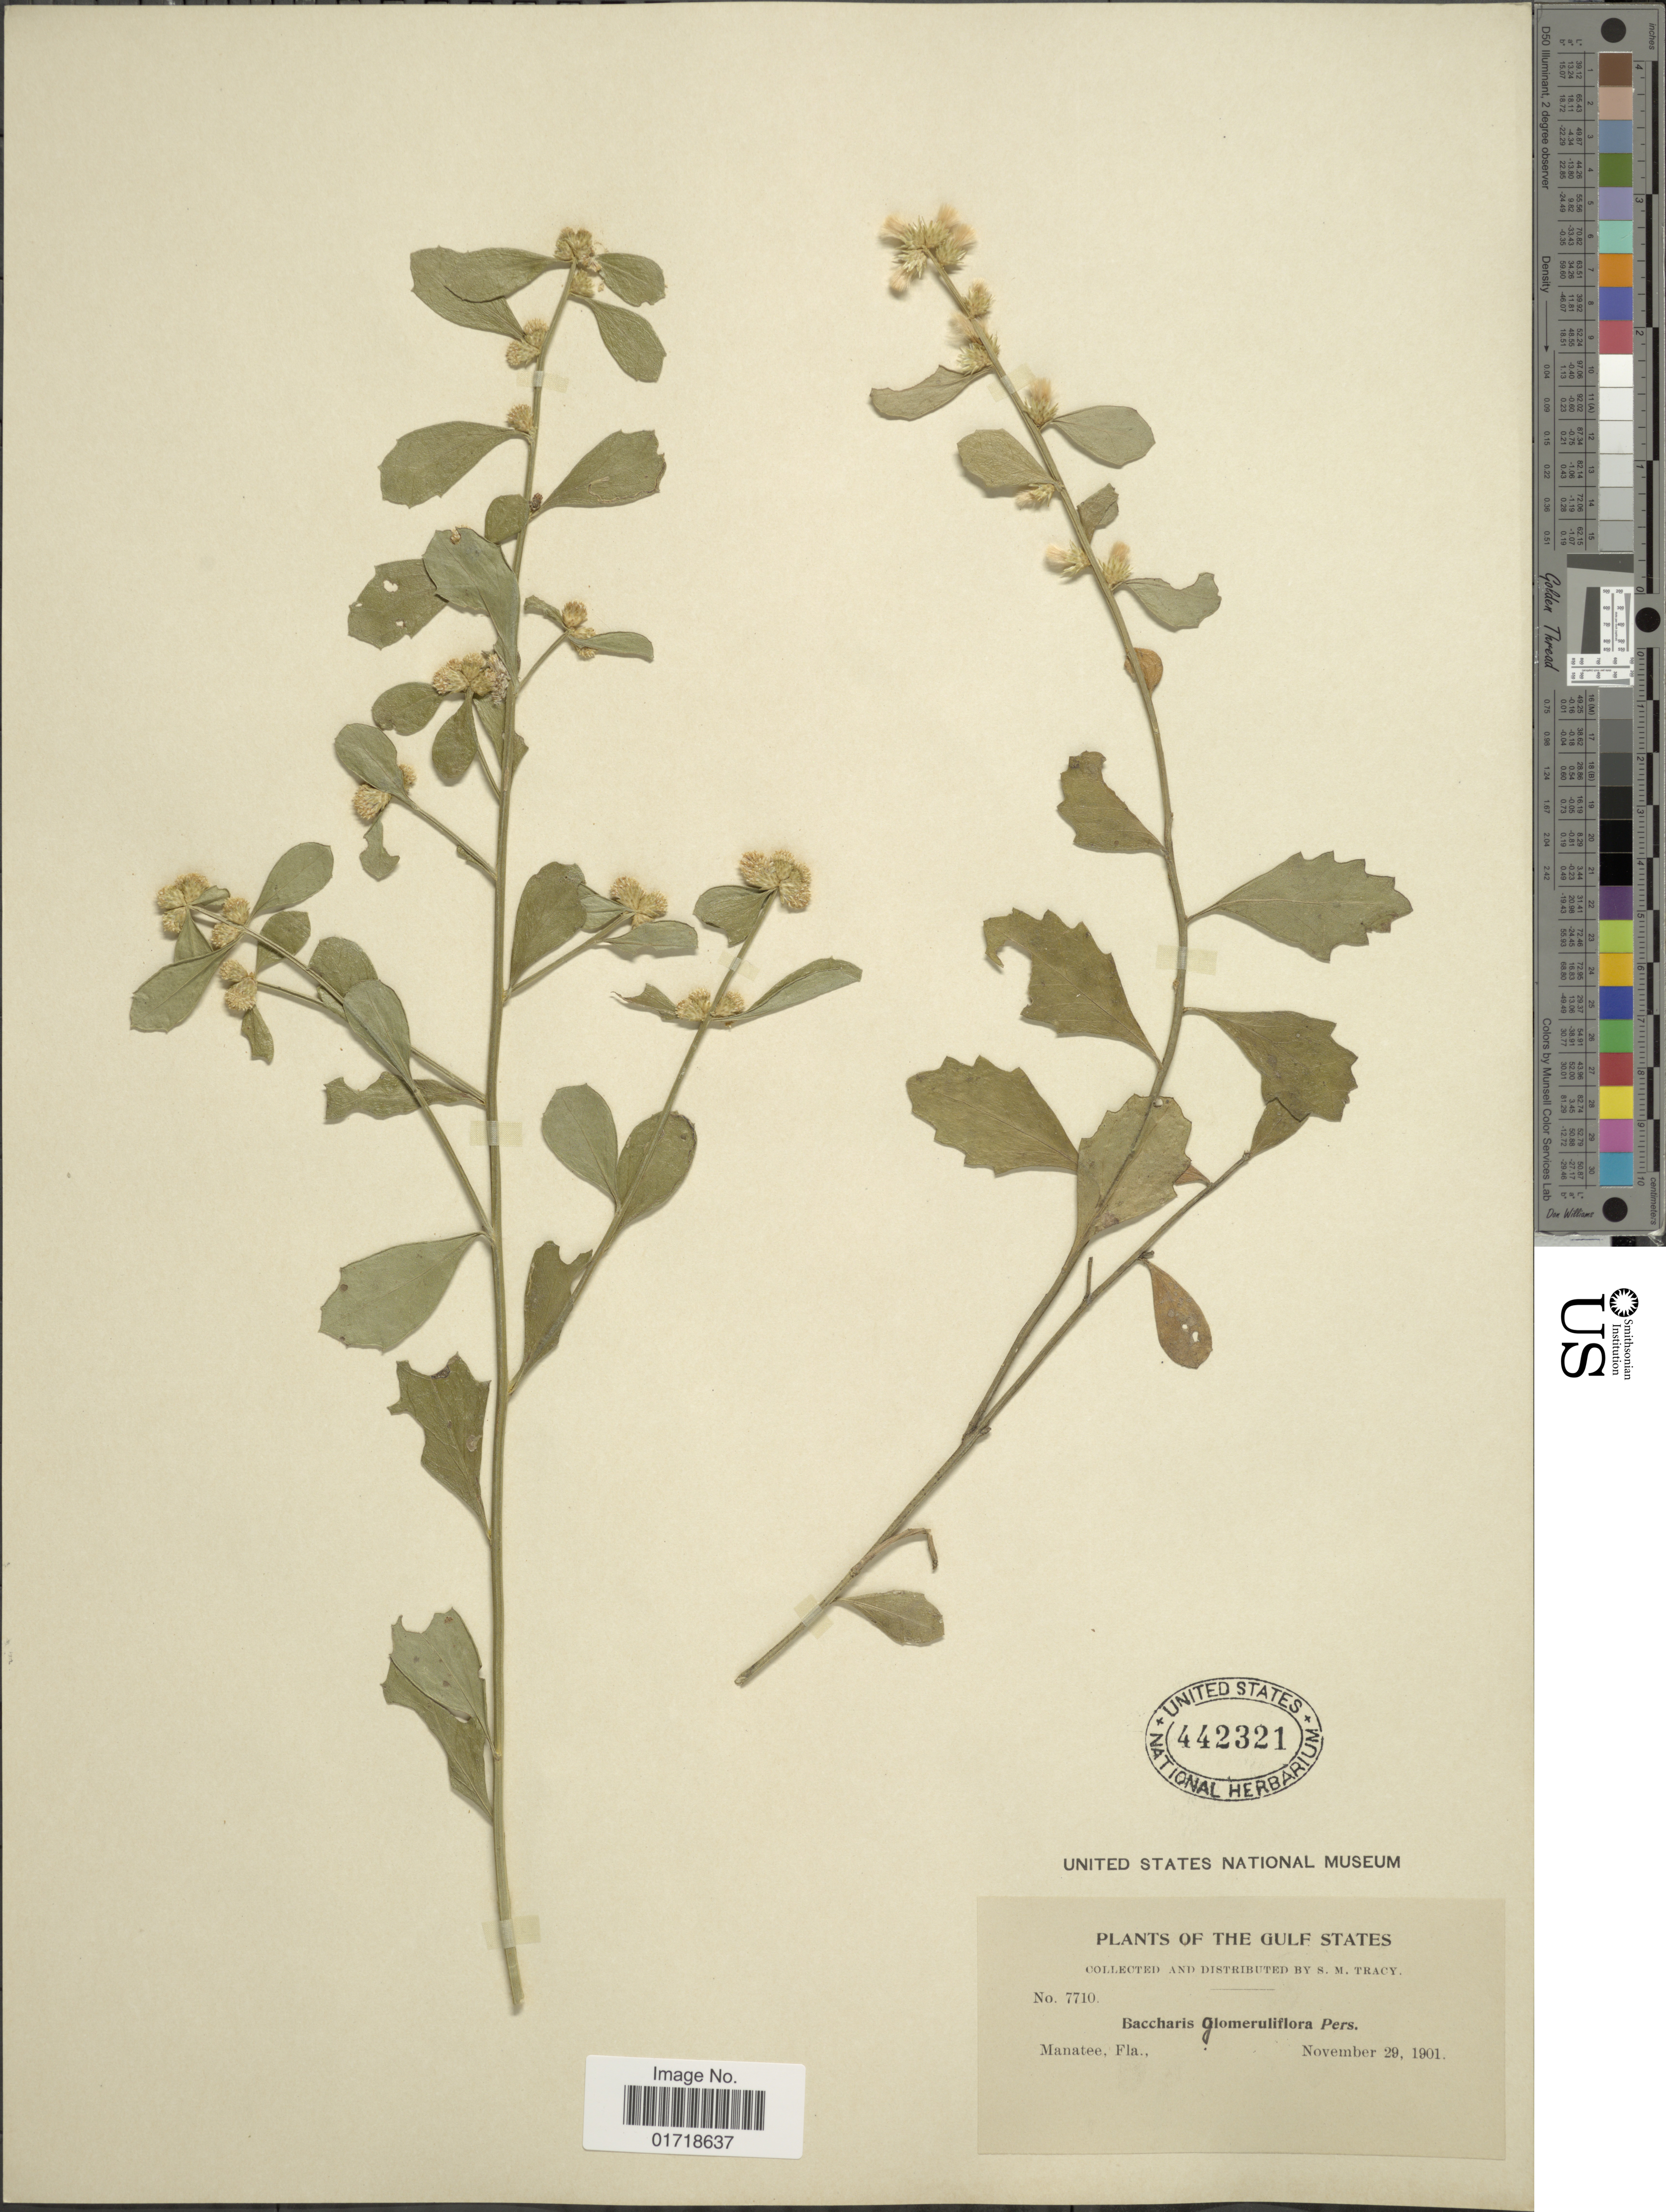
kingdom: Plantae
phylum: Tracheophyta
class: Magnoliopsida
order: Asterales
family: Asteraceae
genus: Baccharis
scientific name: Baccharis glomeruliflora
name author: Pers.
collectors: S. M. Tracy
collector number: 7710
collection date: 1901-11-29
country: United States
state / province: Florida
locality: The Gulf States, Manatee.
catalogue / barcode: US 442321